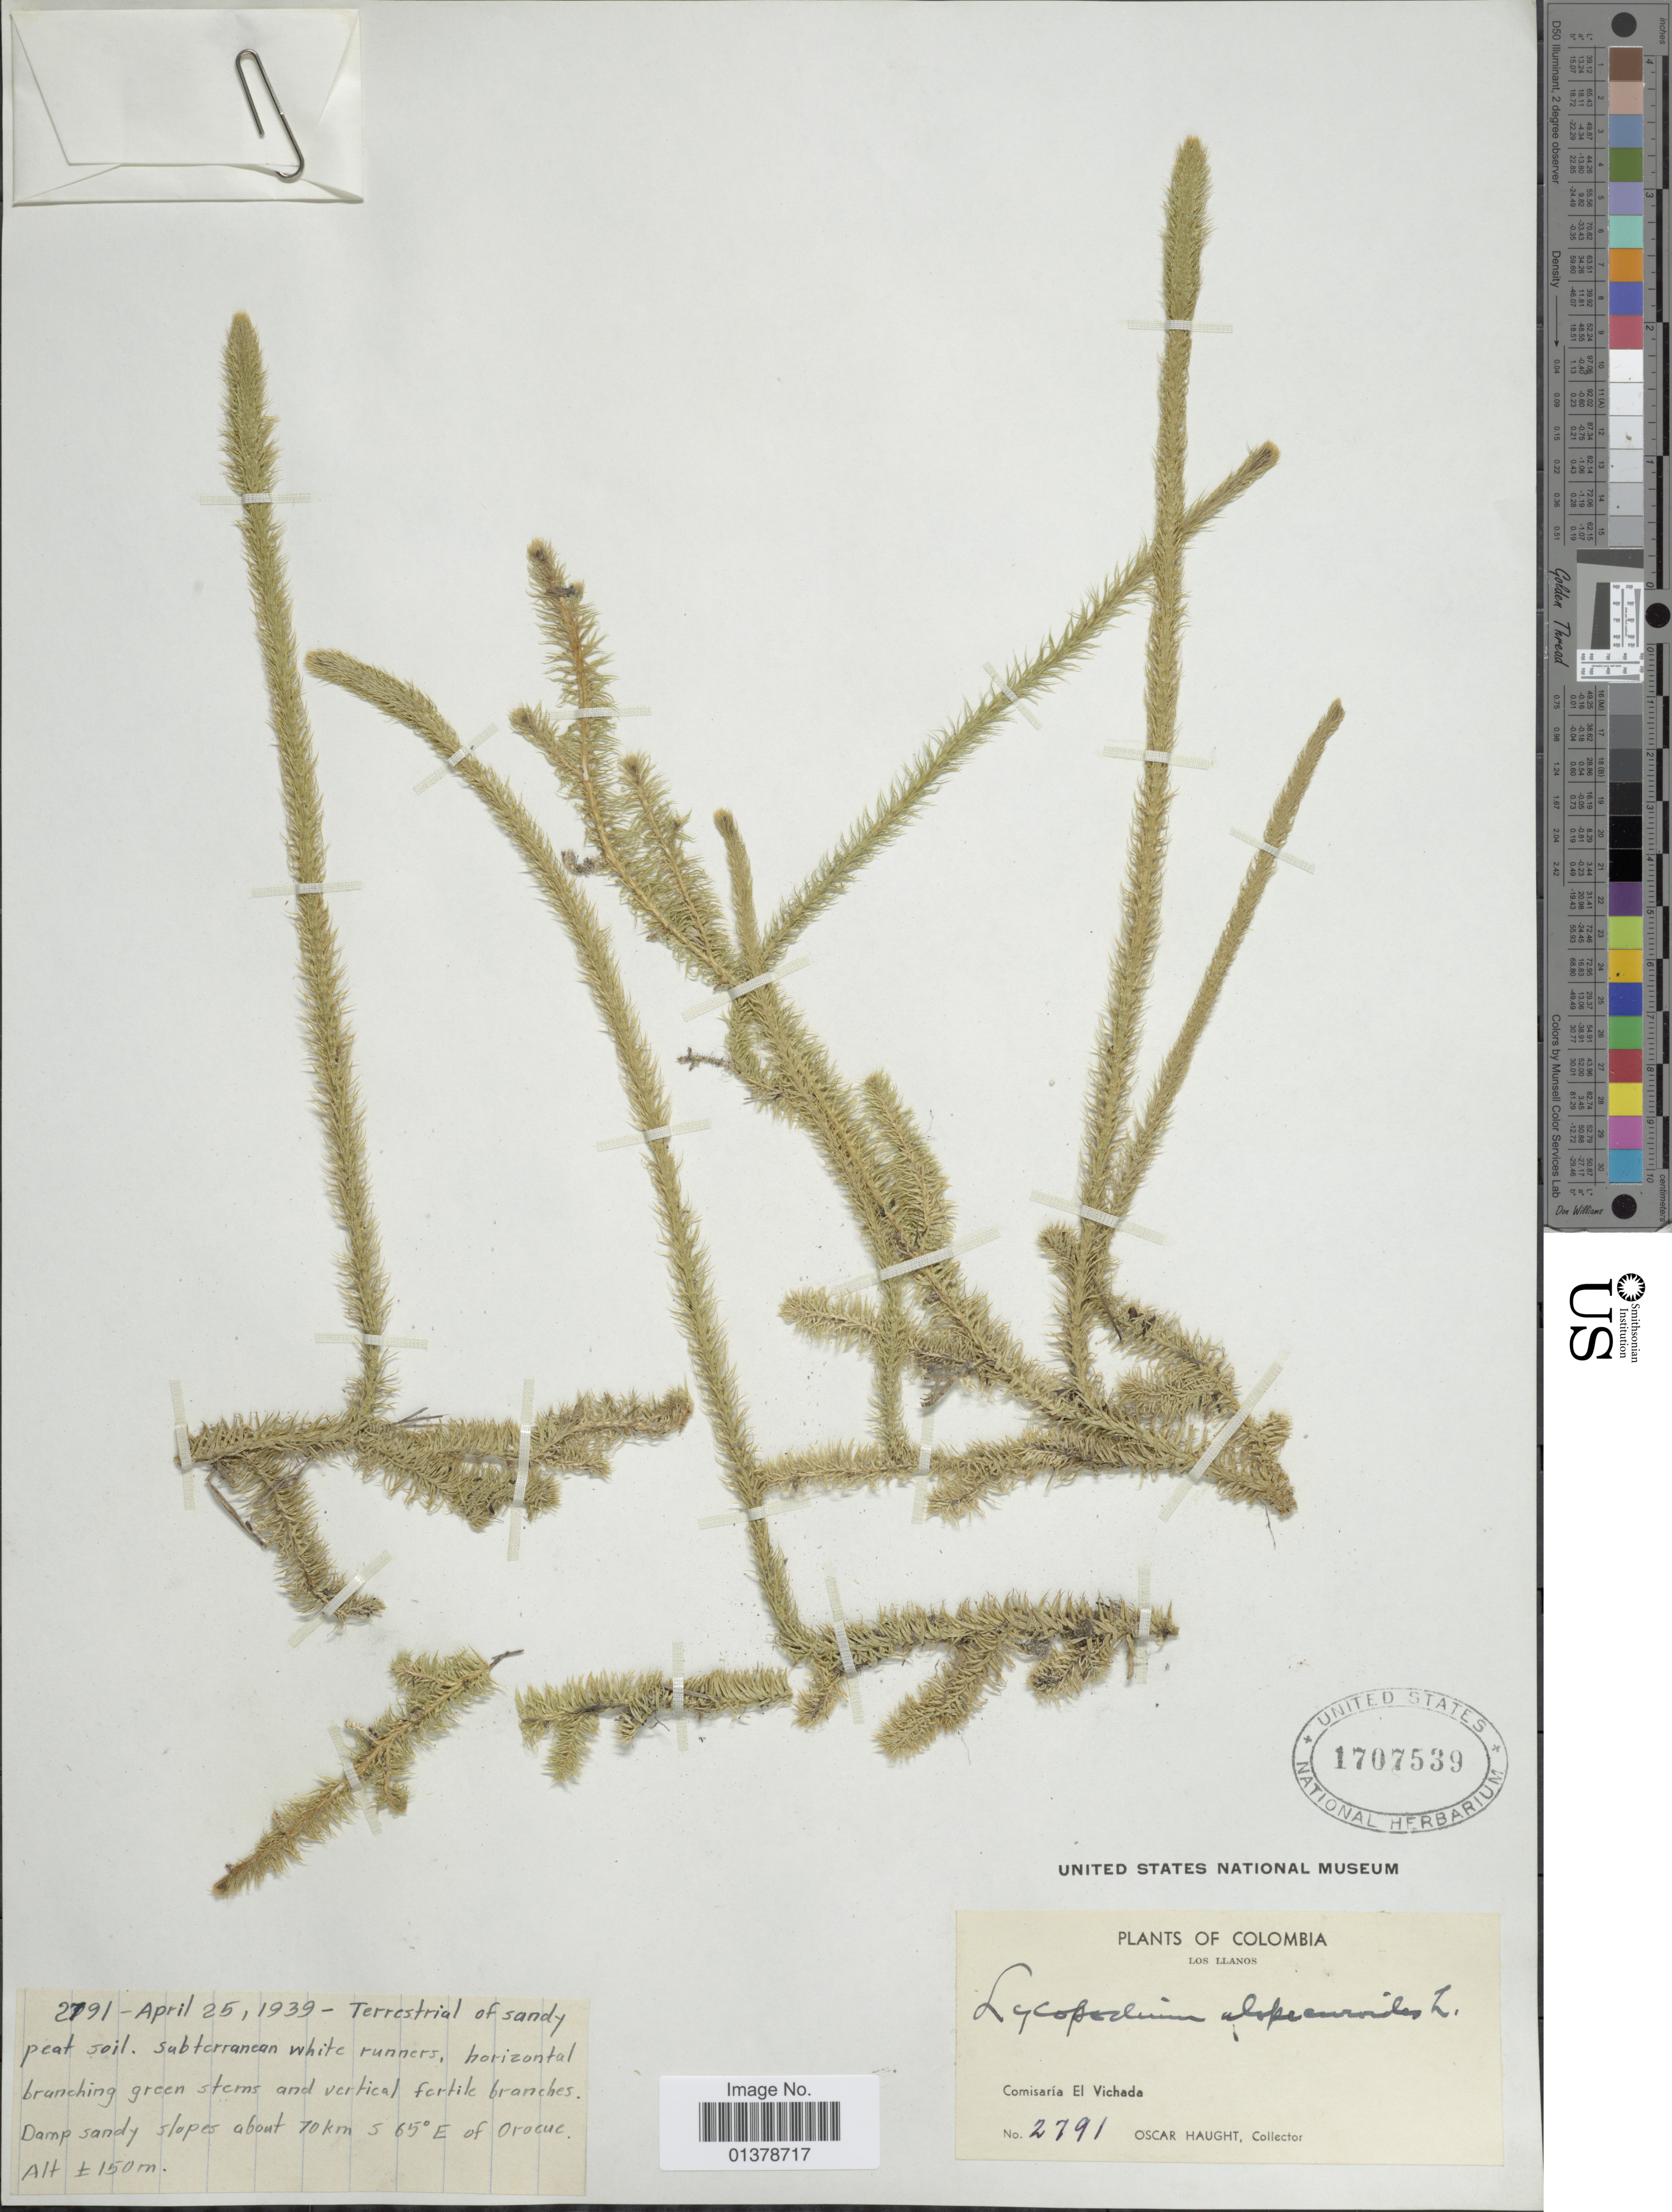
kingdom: Plantae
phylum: Tracheophyta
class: Lycopodiopsida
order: Lycopodiales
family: Lycopodiaceae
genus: Lycopodiella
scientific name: Lycopodiella alopecuroides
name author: (L.) Cranfill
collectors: O. L. Haught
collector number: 2791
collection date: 1939-04-25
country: Colombia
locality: Camp sandy slopes about 70km S65º E of Orocuc, Comisaria El Vichada, Los Llanos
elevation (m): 150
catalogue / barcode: US 1707539